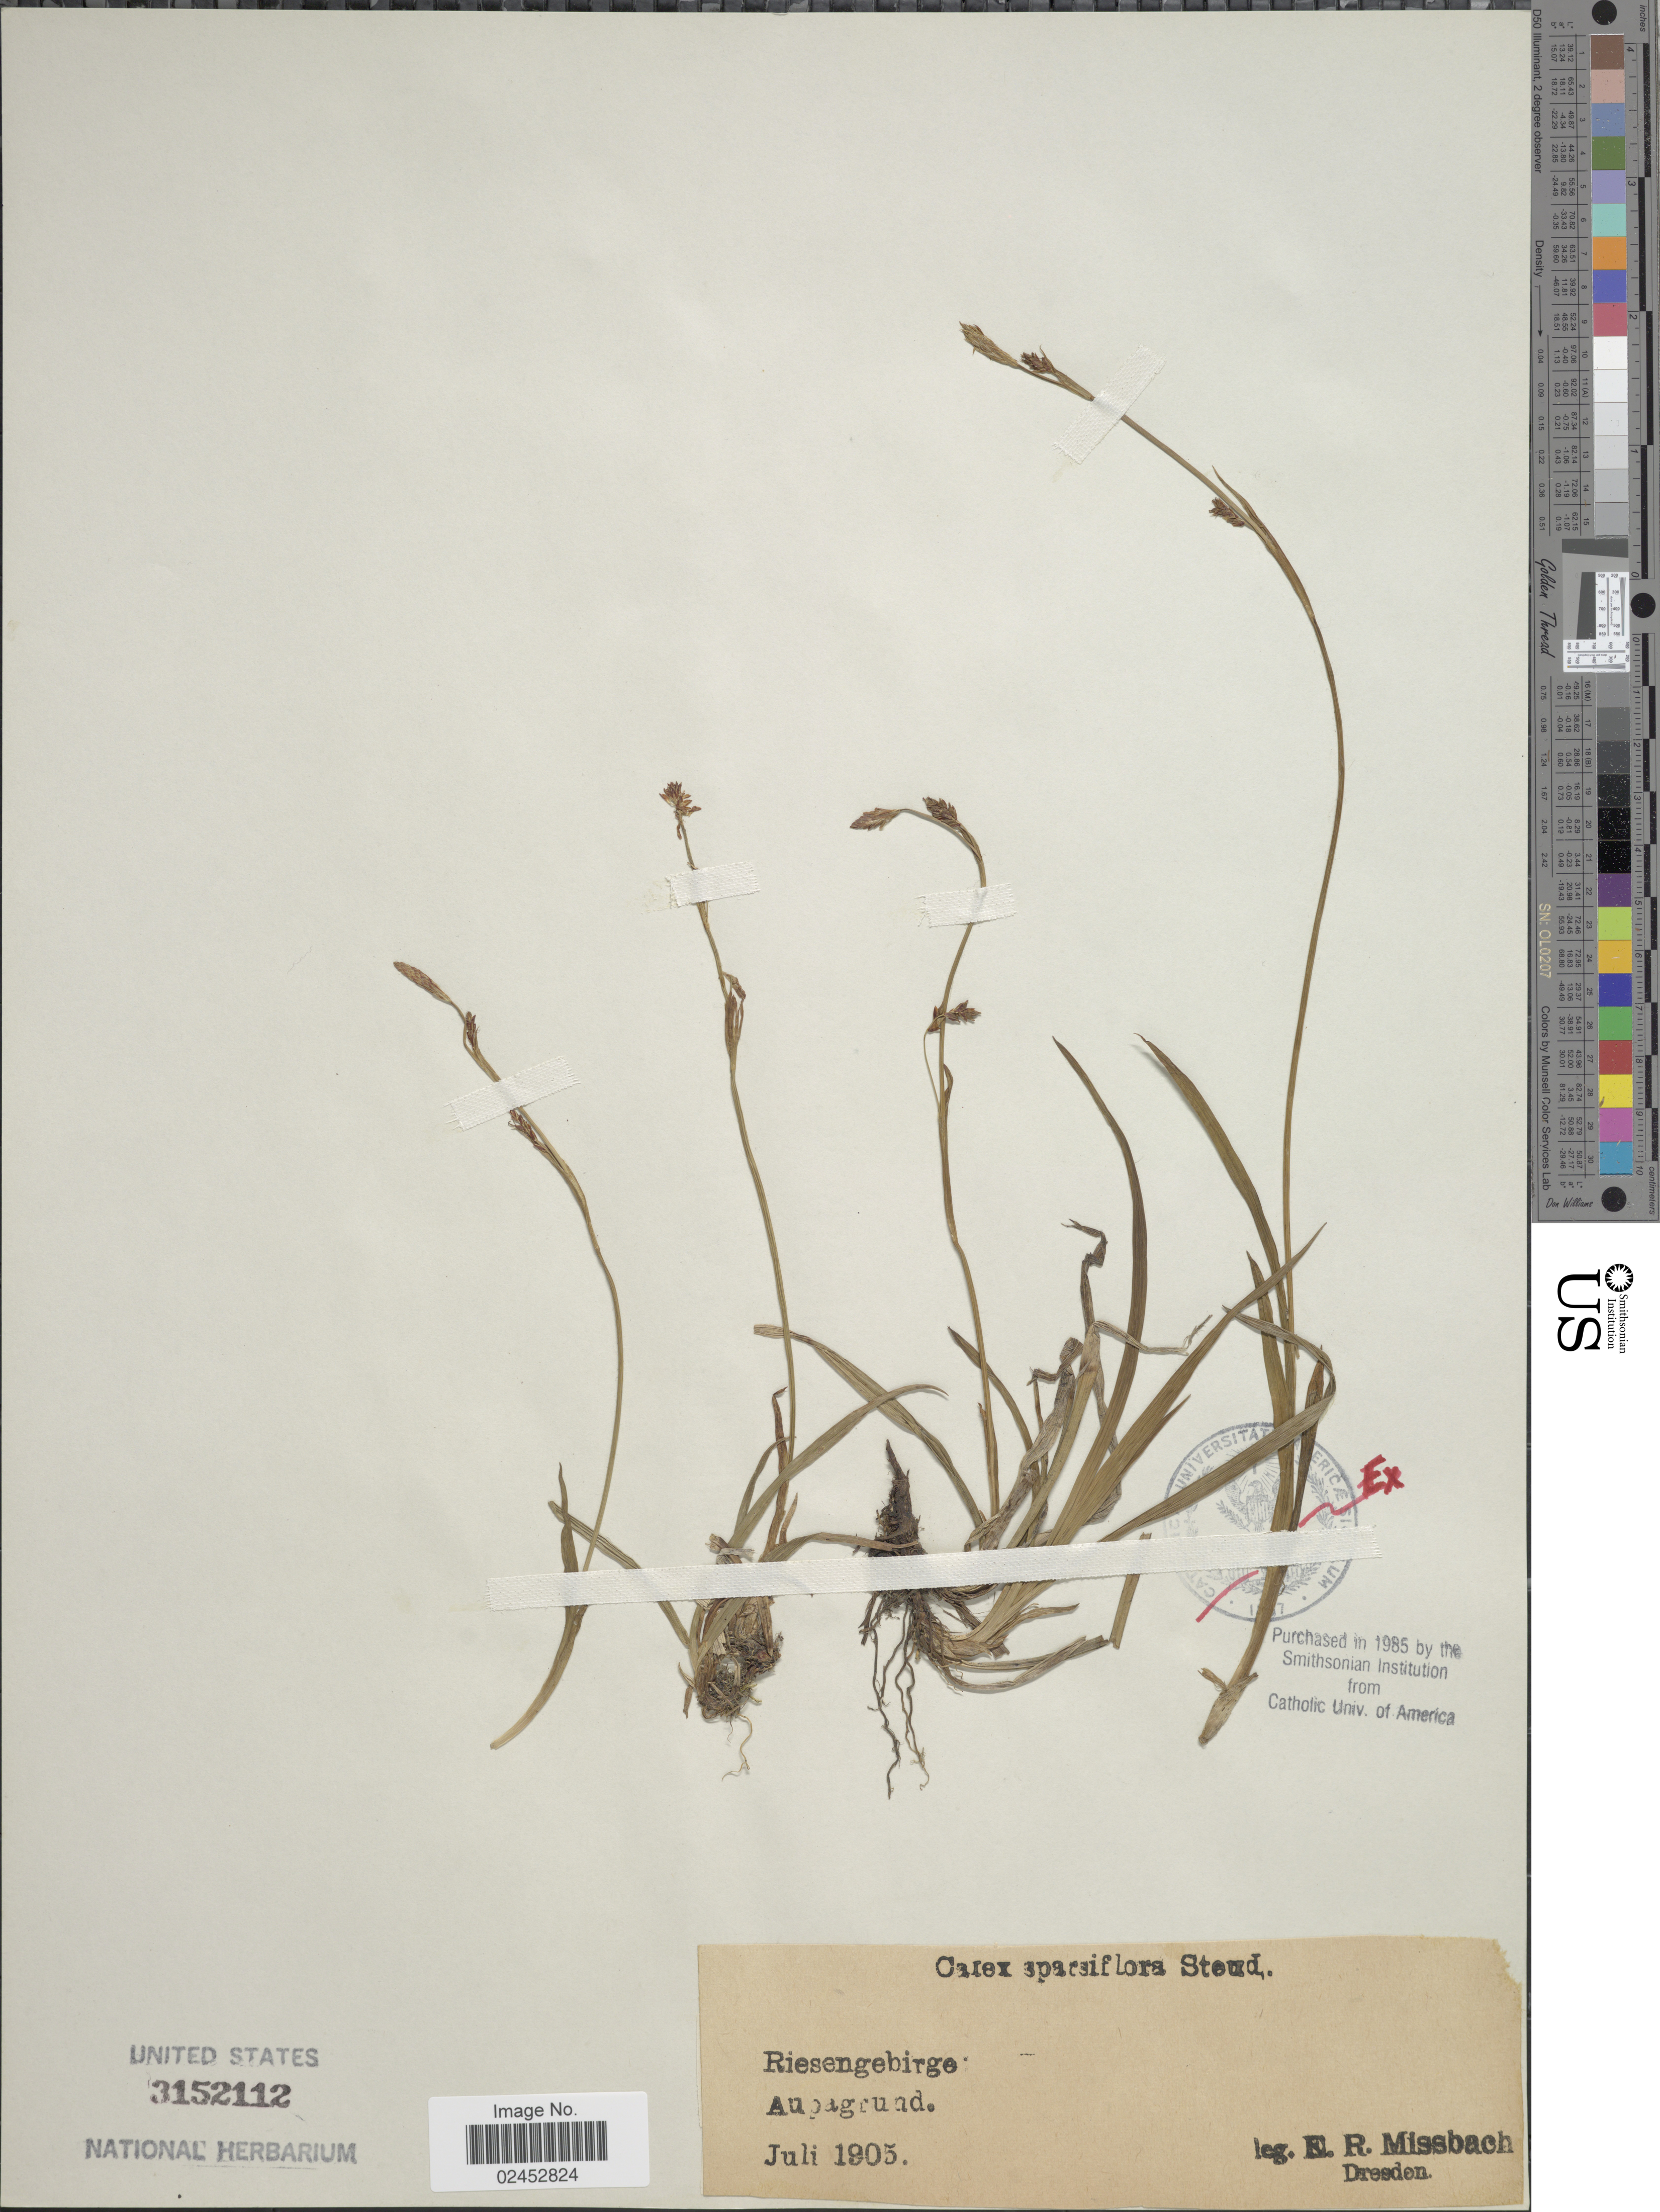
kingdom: Plantae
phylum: Tracheophyta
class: Liliopsida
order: Poales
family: Cyperaceae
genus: Carex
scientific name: Carex vaginata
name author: Tausch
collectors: E. Missbach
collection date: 1905-07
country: Poland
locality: Riesengebirge, Aupagrund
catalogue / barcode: US 3152112